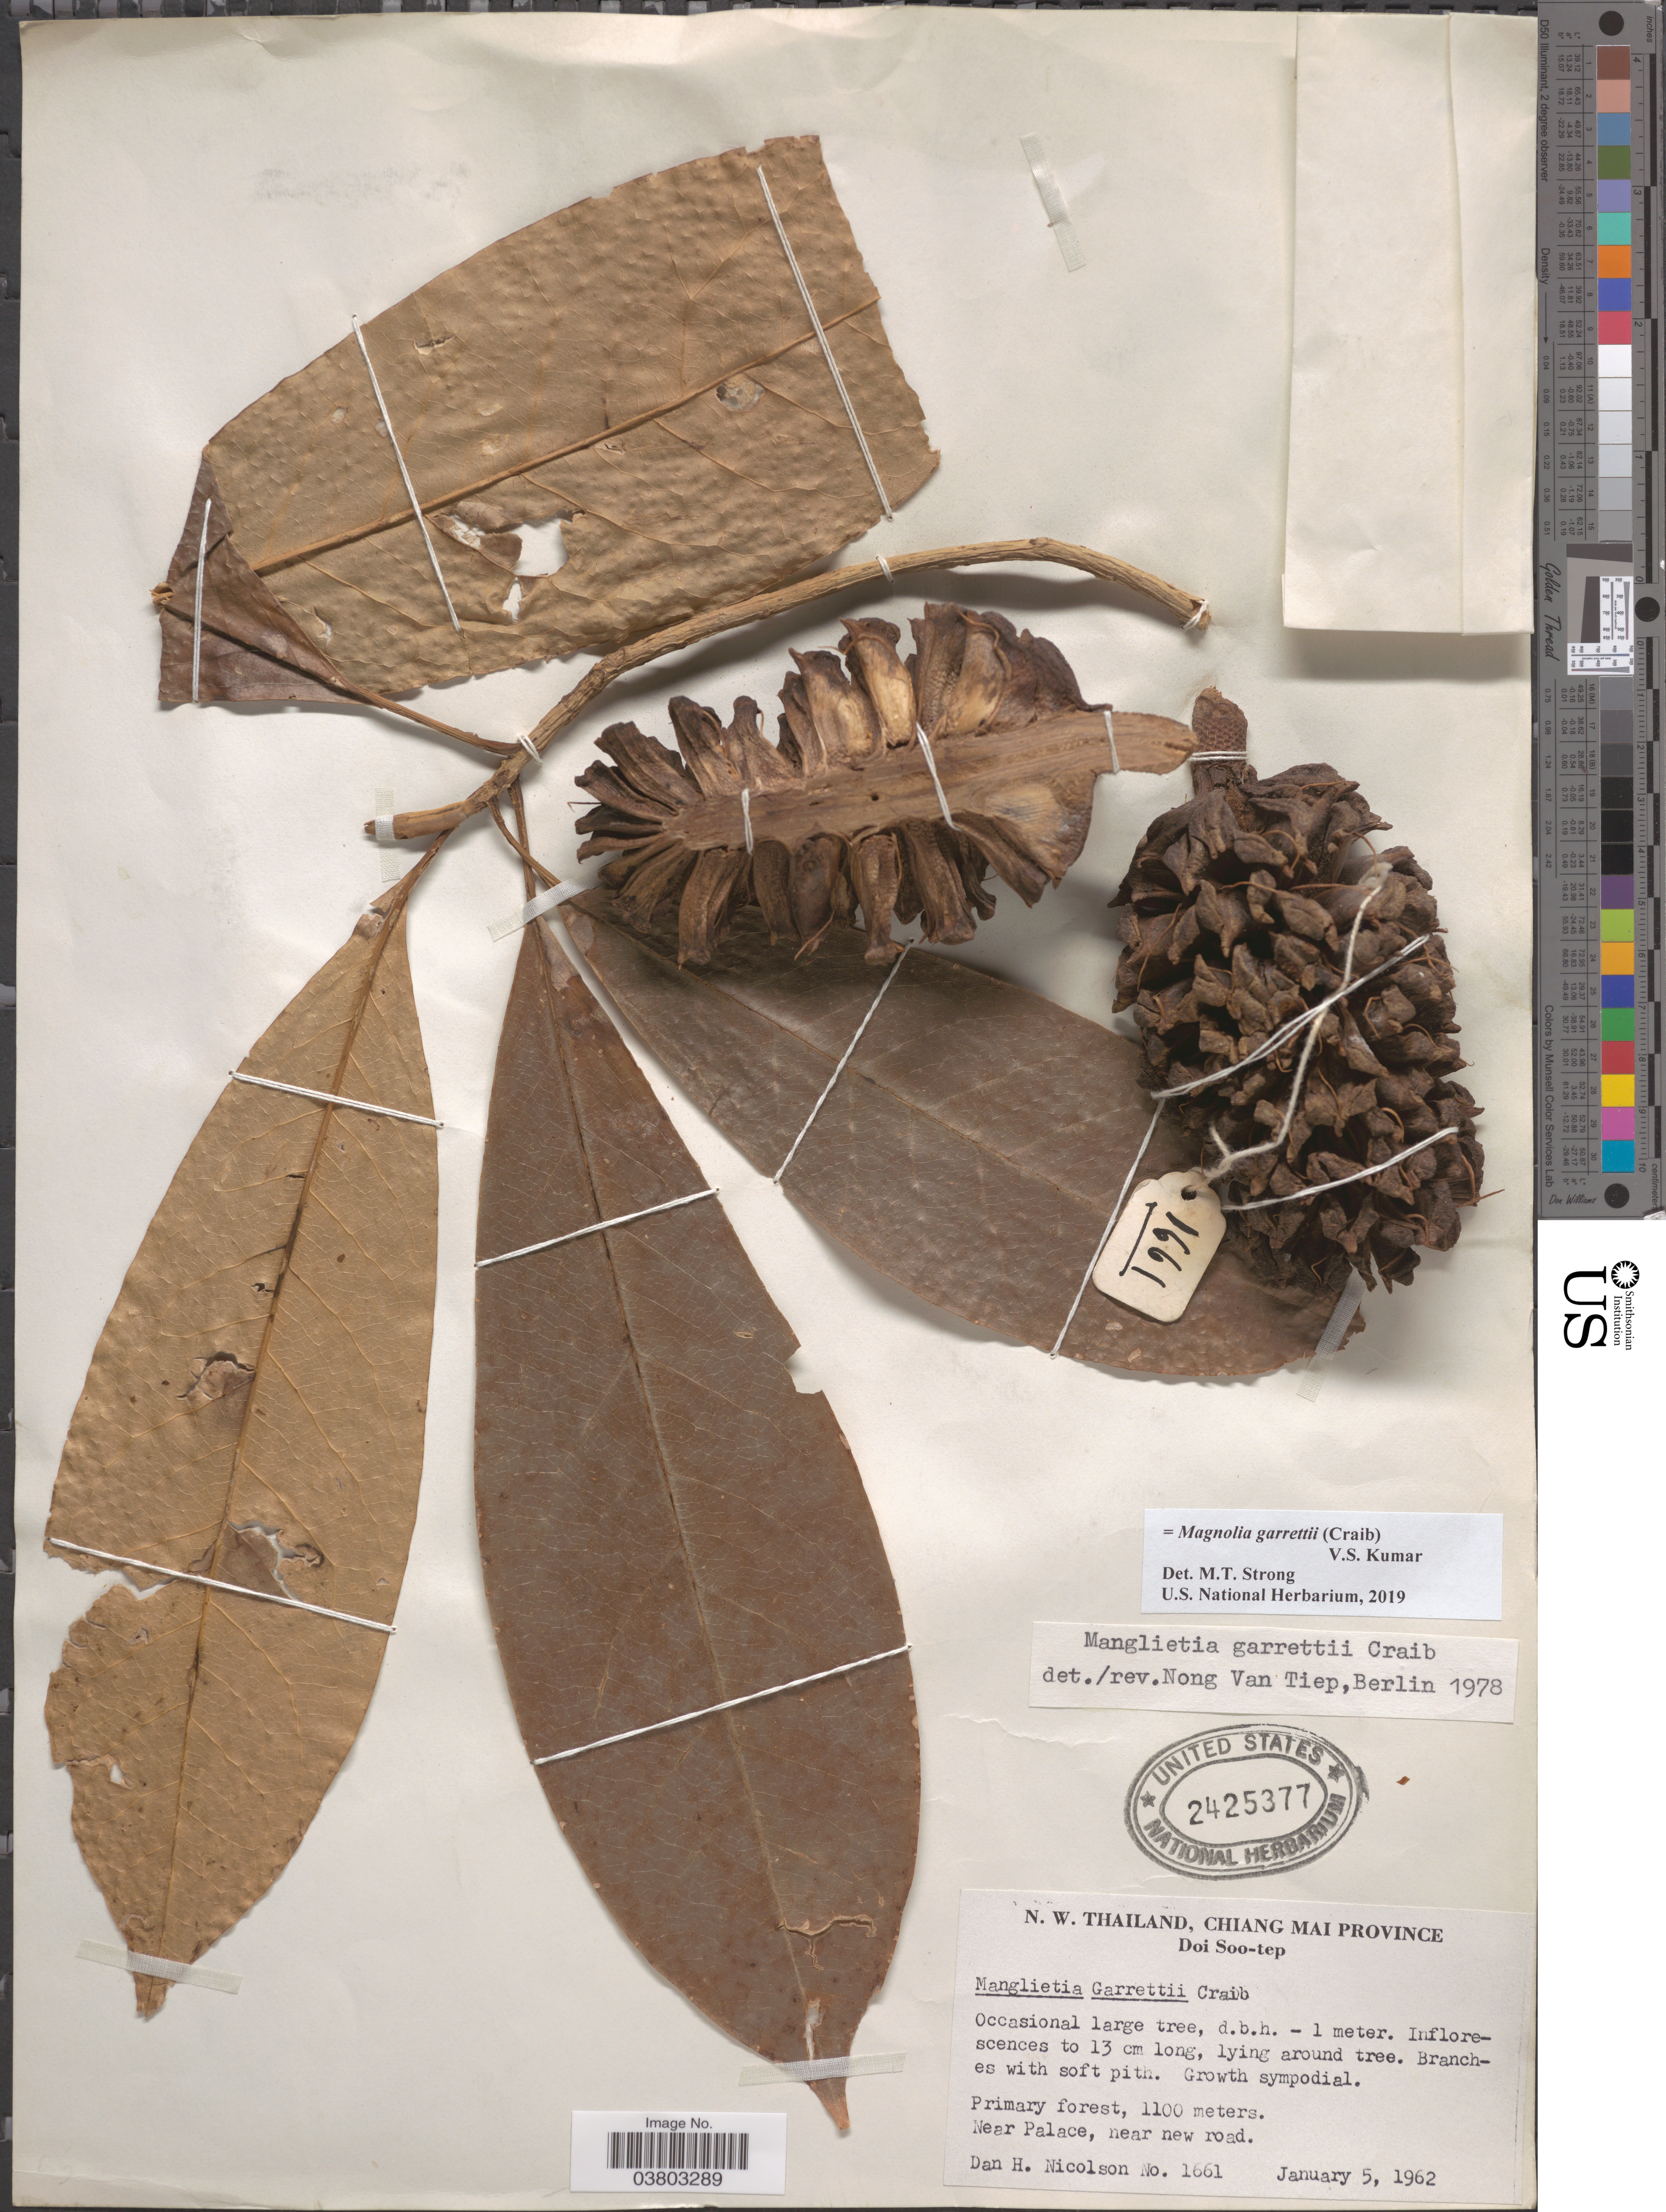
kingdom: Plantae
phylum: Tracheophyta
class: Magnoliopsida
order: Magnoliales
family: Magnoliaceae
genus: Magnolia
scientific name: Magnolia garrettii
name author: (Craib) V.S. Kumar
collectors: D. H. Nicolson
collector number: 1661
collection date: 1962-01-05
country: Thailand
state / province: Chiang Mai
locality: Chiang Mai Province. Doi Soo-tep. Primary forest. Near Palace, near new road.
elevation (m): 1100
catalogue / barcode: US 2425377